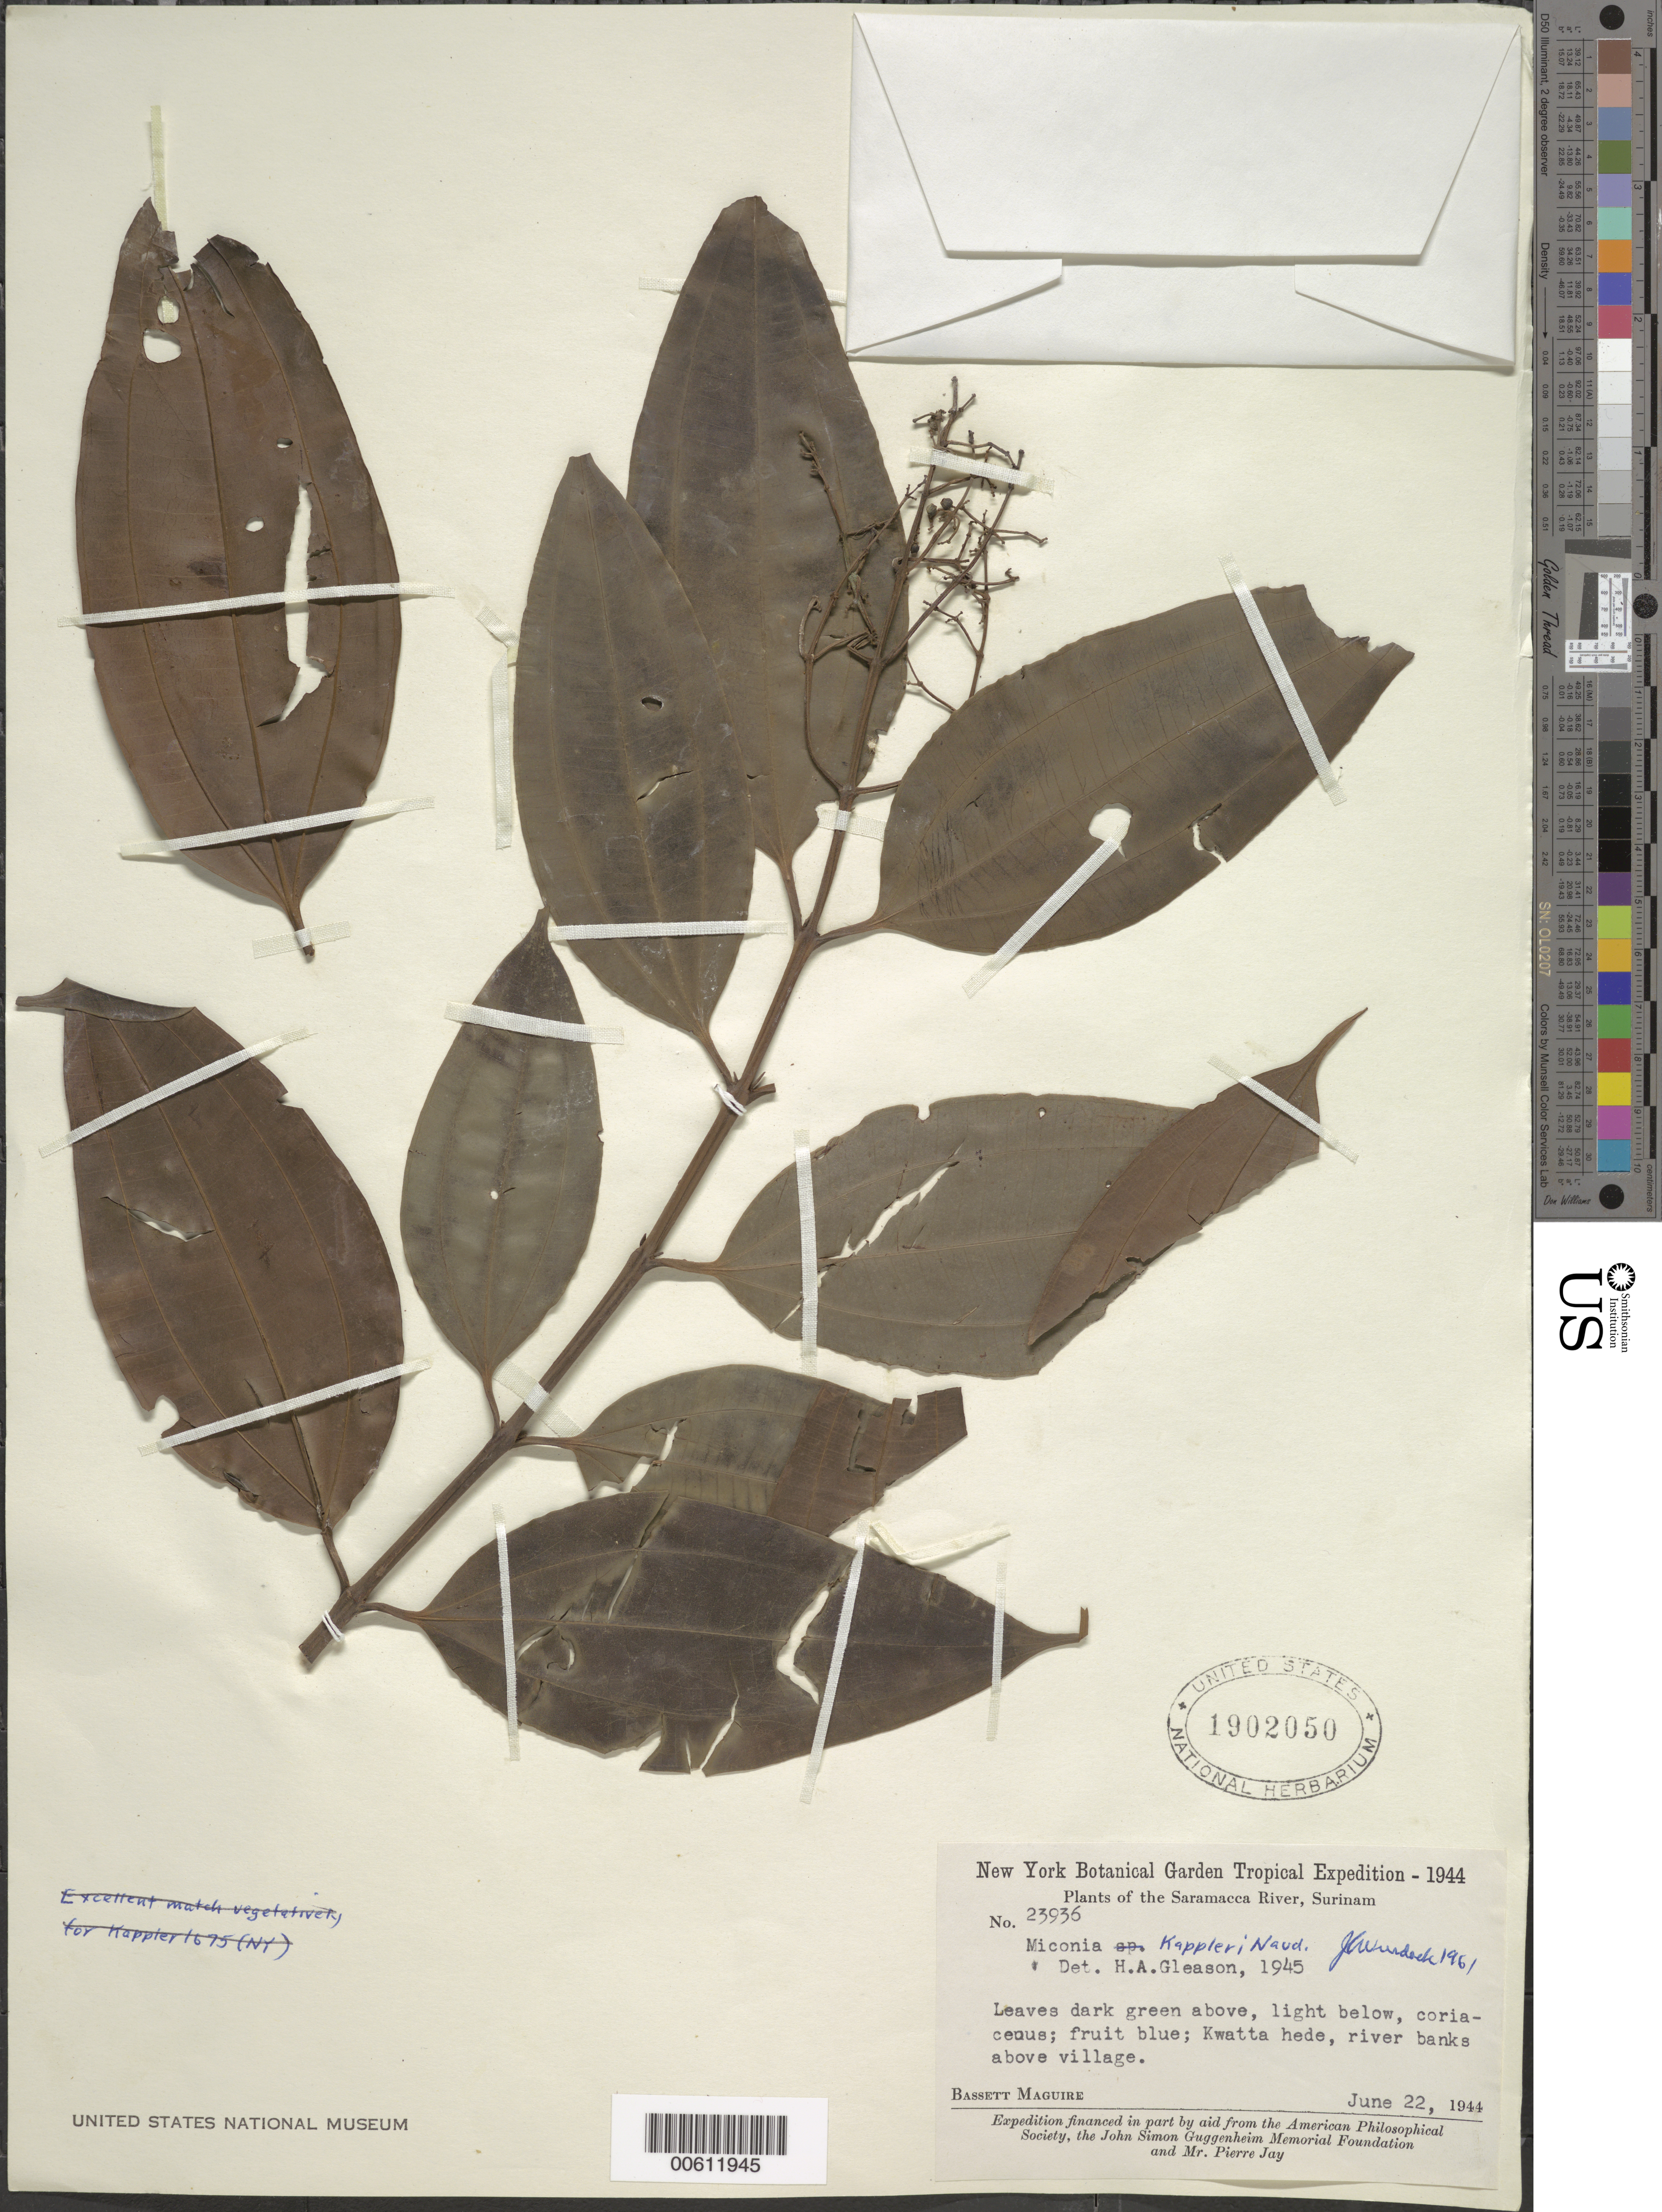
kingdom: Plantae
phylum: Tracheophyta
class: Magnoliopsida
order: Myrtales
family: Melastomataceae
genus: Miconia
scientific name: Miconia kappleri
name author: Naudin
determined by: Wurdack, John J., (US), US (UNITED STATES)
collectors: B. Maguire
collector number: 23936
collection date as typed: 22-Jun-44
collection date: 1944-06-22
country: Suriname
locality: Kwatta hede village, Saramacca River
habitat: River banks above village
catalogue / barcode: US 1902050